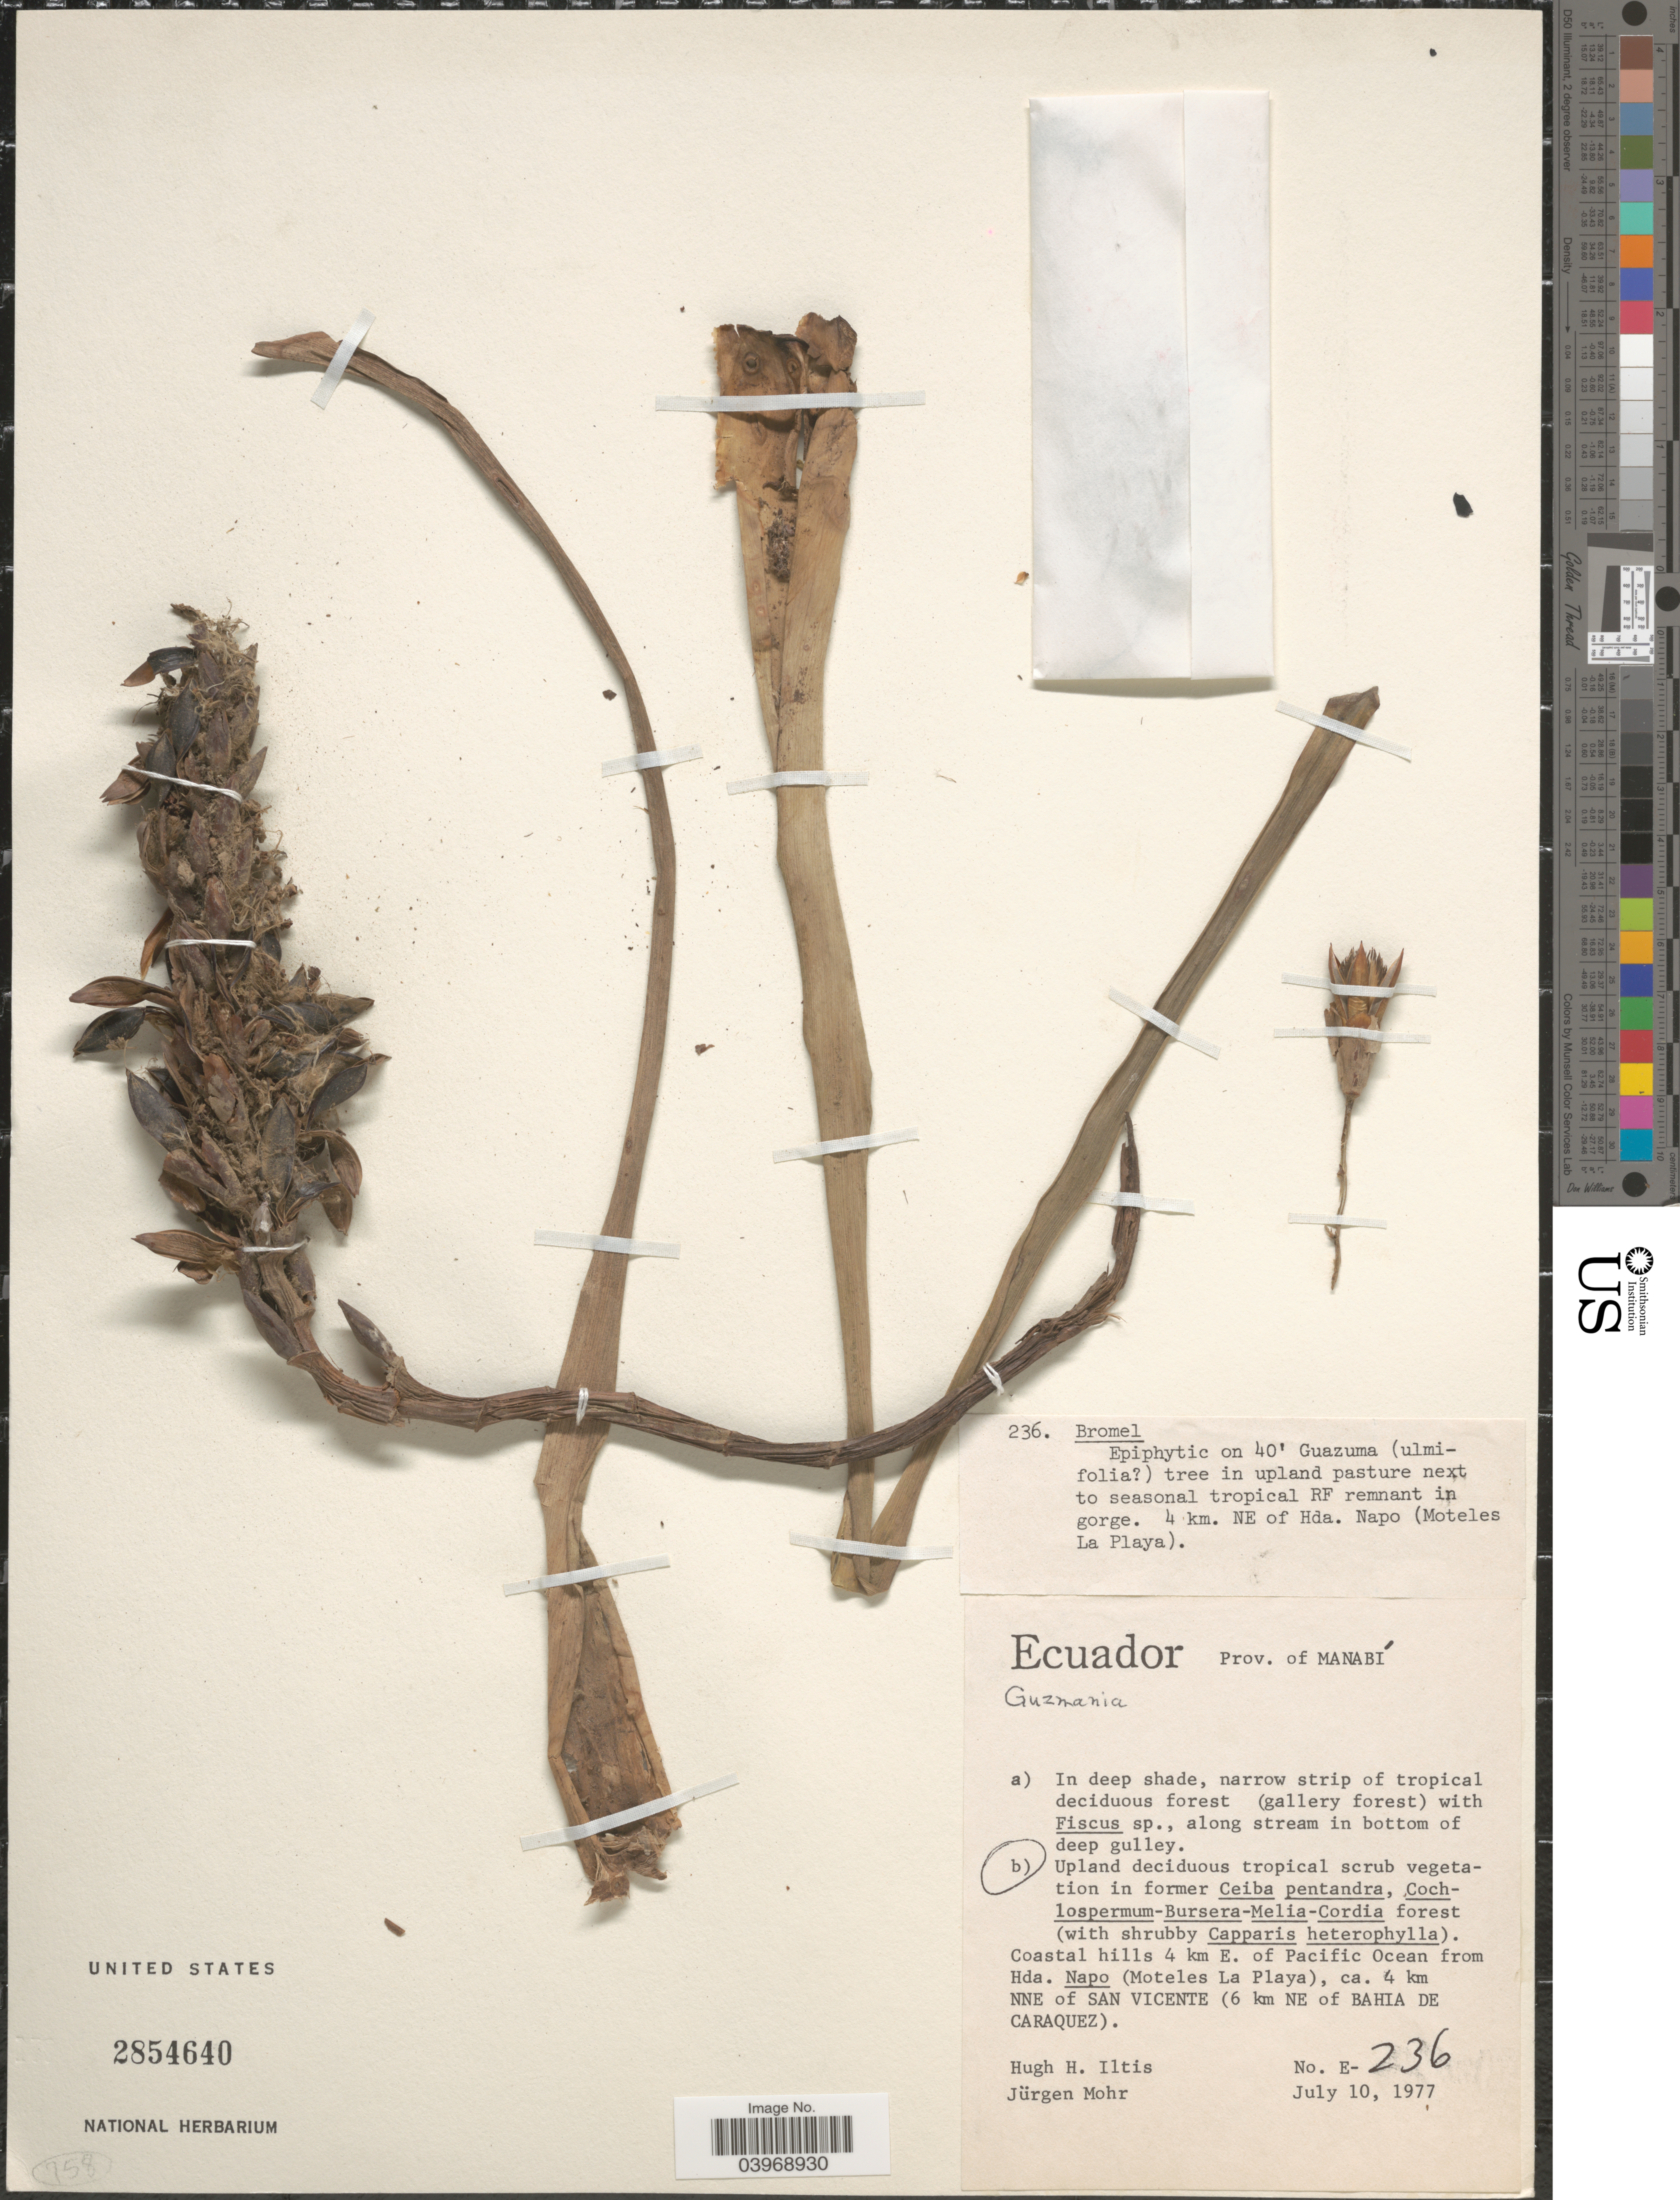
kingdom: Plantae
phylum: Tracheophyta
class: Liliopsida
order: Poales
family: Bromeliaceae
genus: Guzmania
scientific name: Guzmania sp.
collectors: H. H. Iltis & J. Mohr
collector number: E-236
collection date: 1977-07-10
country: Ecuador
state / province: Manabí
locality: In upland pasture next to seasonal tropical RF remnant in gorge. 4 km. NE of Hda. Napo (Moteles La Playa). Coastal hills 4 km E. of Pacific Ocean from Hda. Napo (Moteles La Playa), ca. 4 km NNE of San Vicente (6 km NE of Bahia de Caraquez).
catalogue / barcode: US 2854640